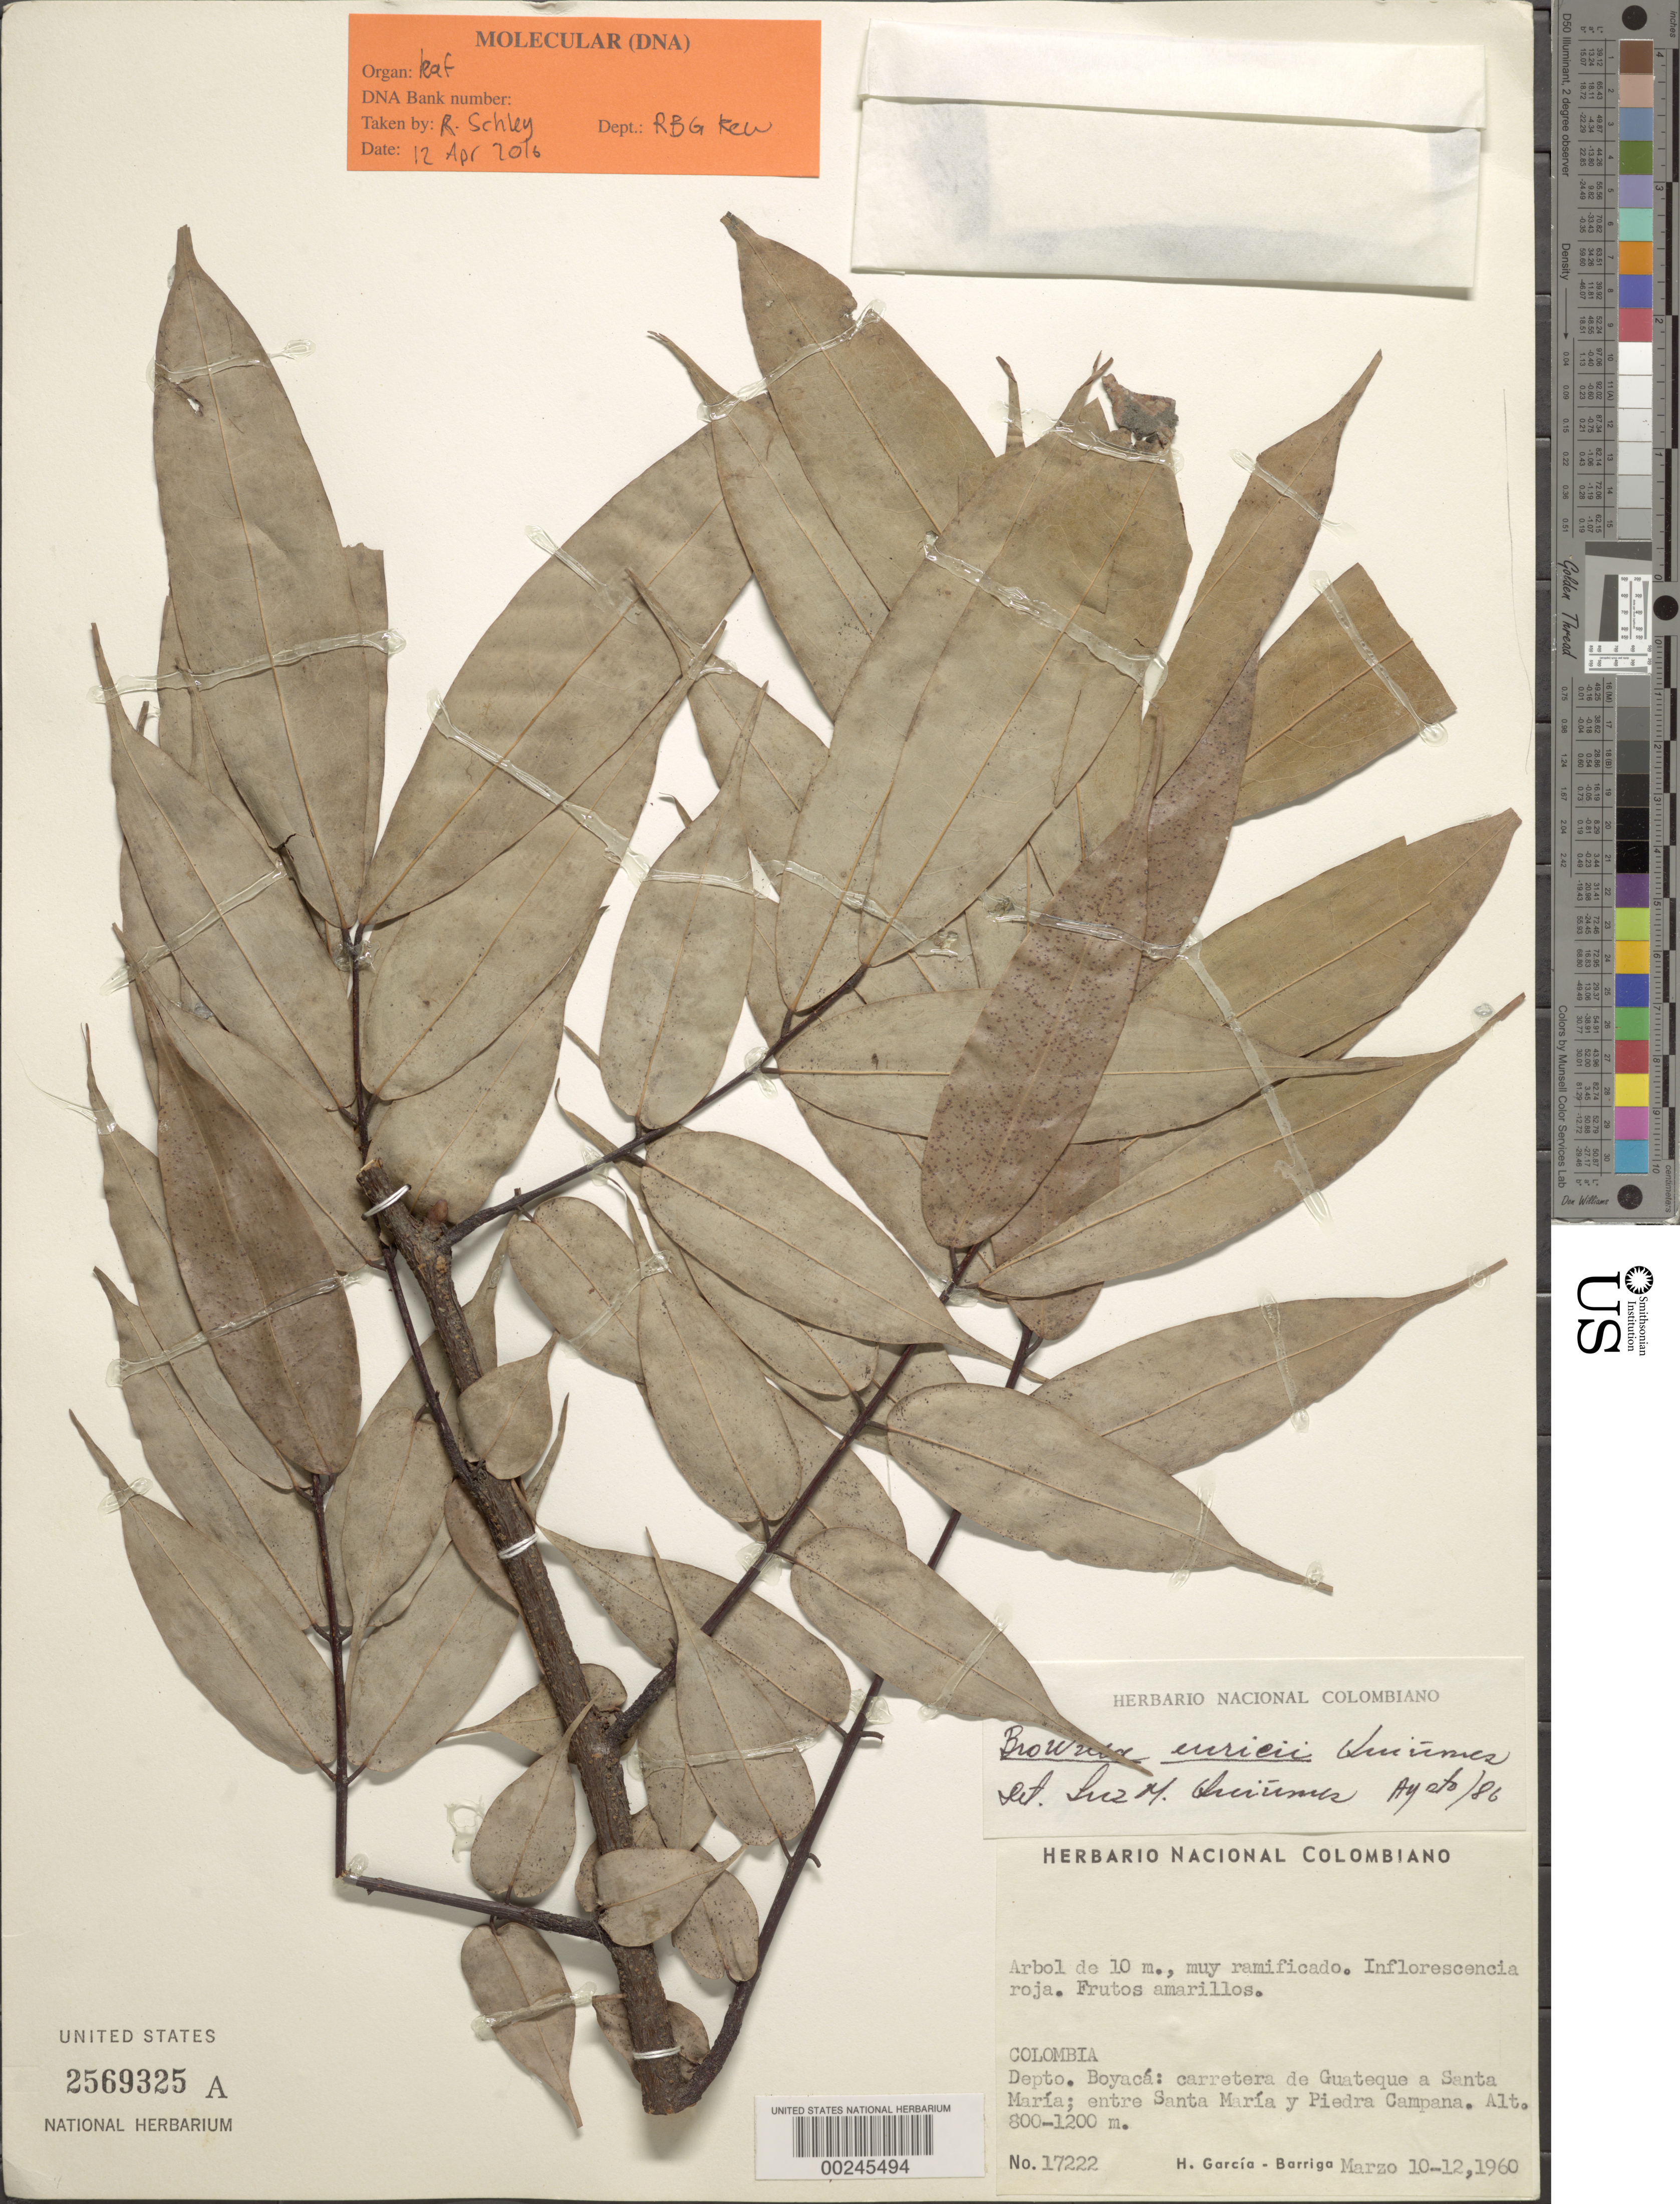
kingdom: Plantae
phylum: Tracheophyta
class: Magnoliopsida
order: Fabales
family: Fabaceae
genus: Brownea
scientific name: Brownea enricii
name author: Quiñones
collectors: H. García Barriga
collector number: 17222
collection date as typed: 10 Mar 1960 to 12 Mar 1960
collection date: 1960-03-10/1960-03-12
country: Colombia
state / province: Boyacá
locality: Road Guateque to Santa Maria; between Santa Maria and Piedra Campana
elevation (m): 800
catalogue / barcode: US 2569325A